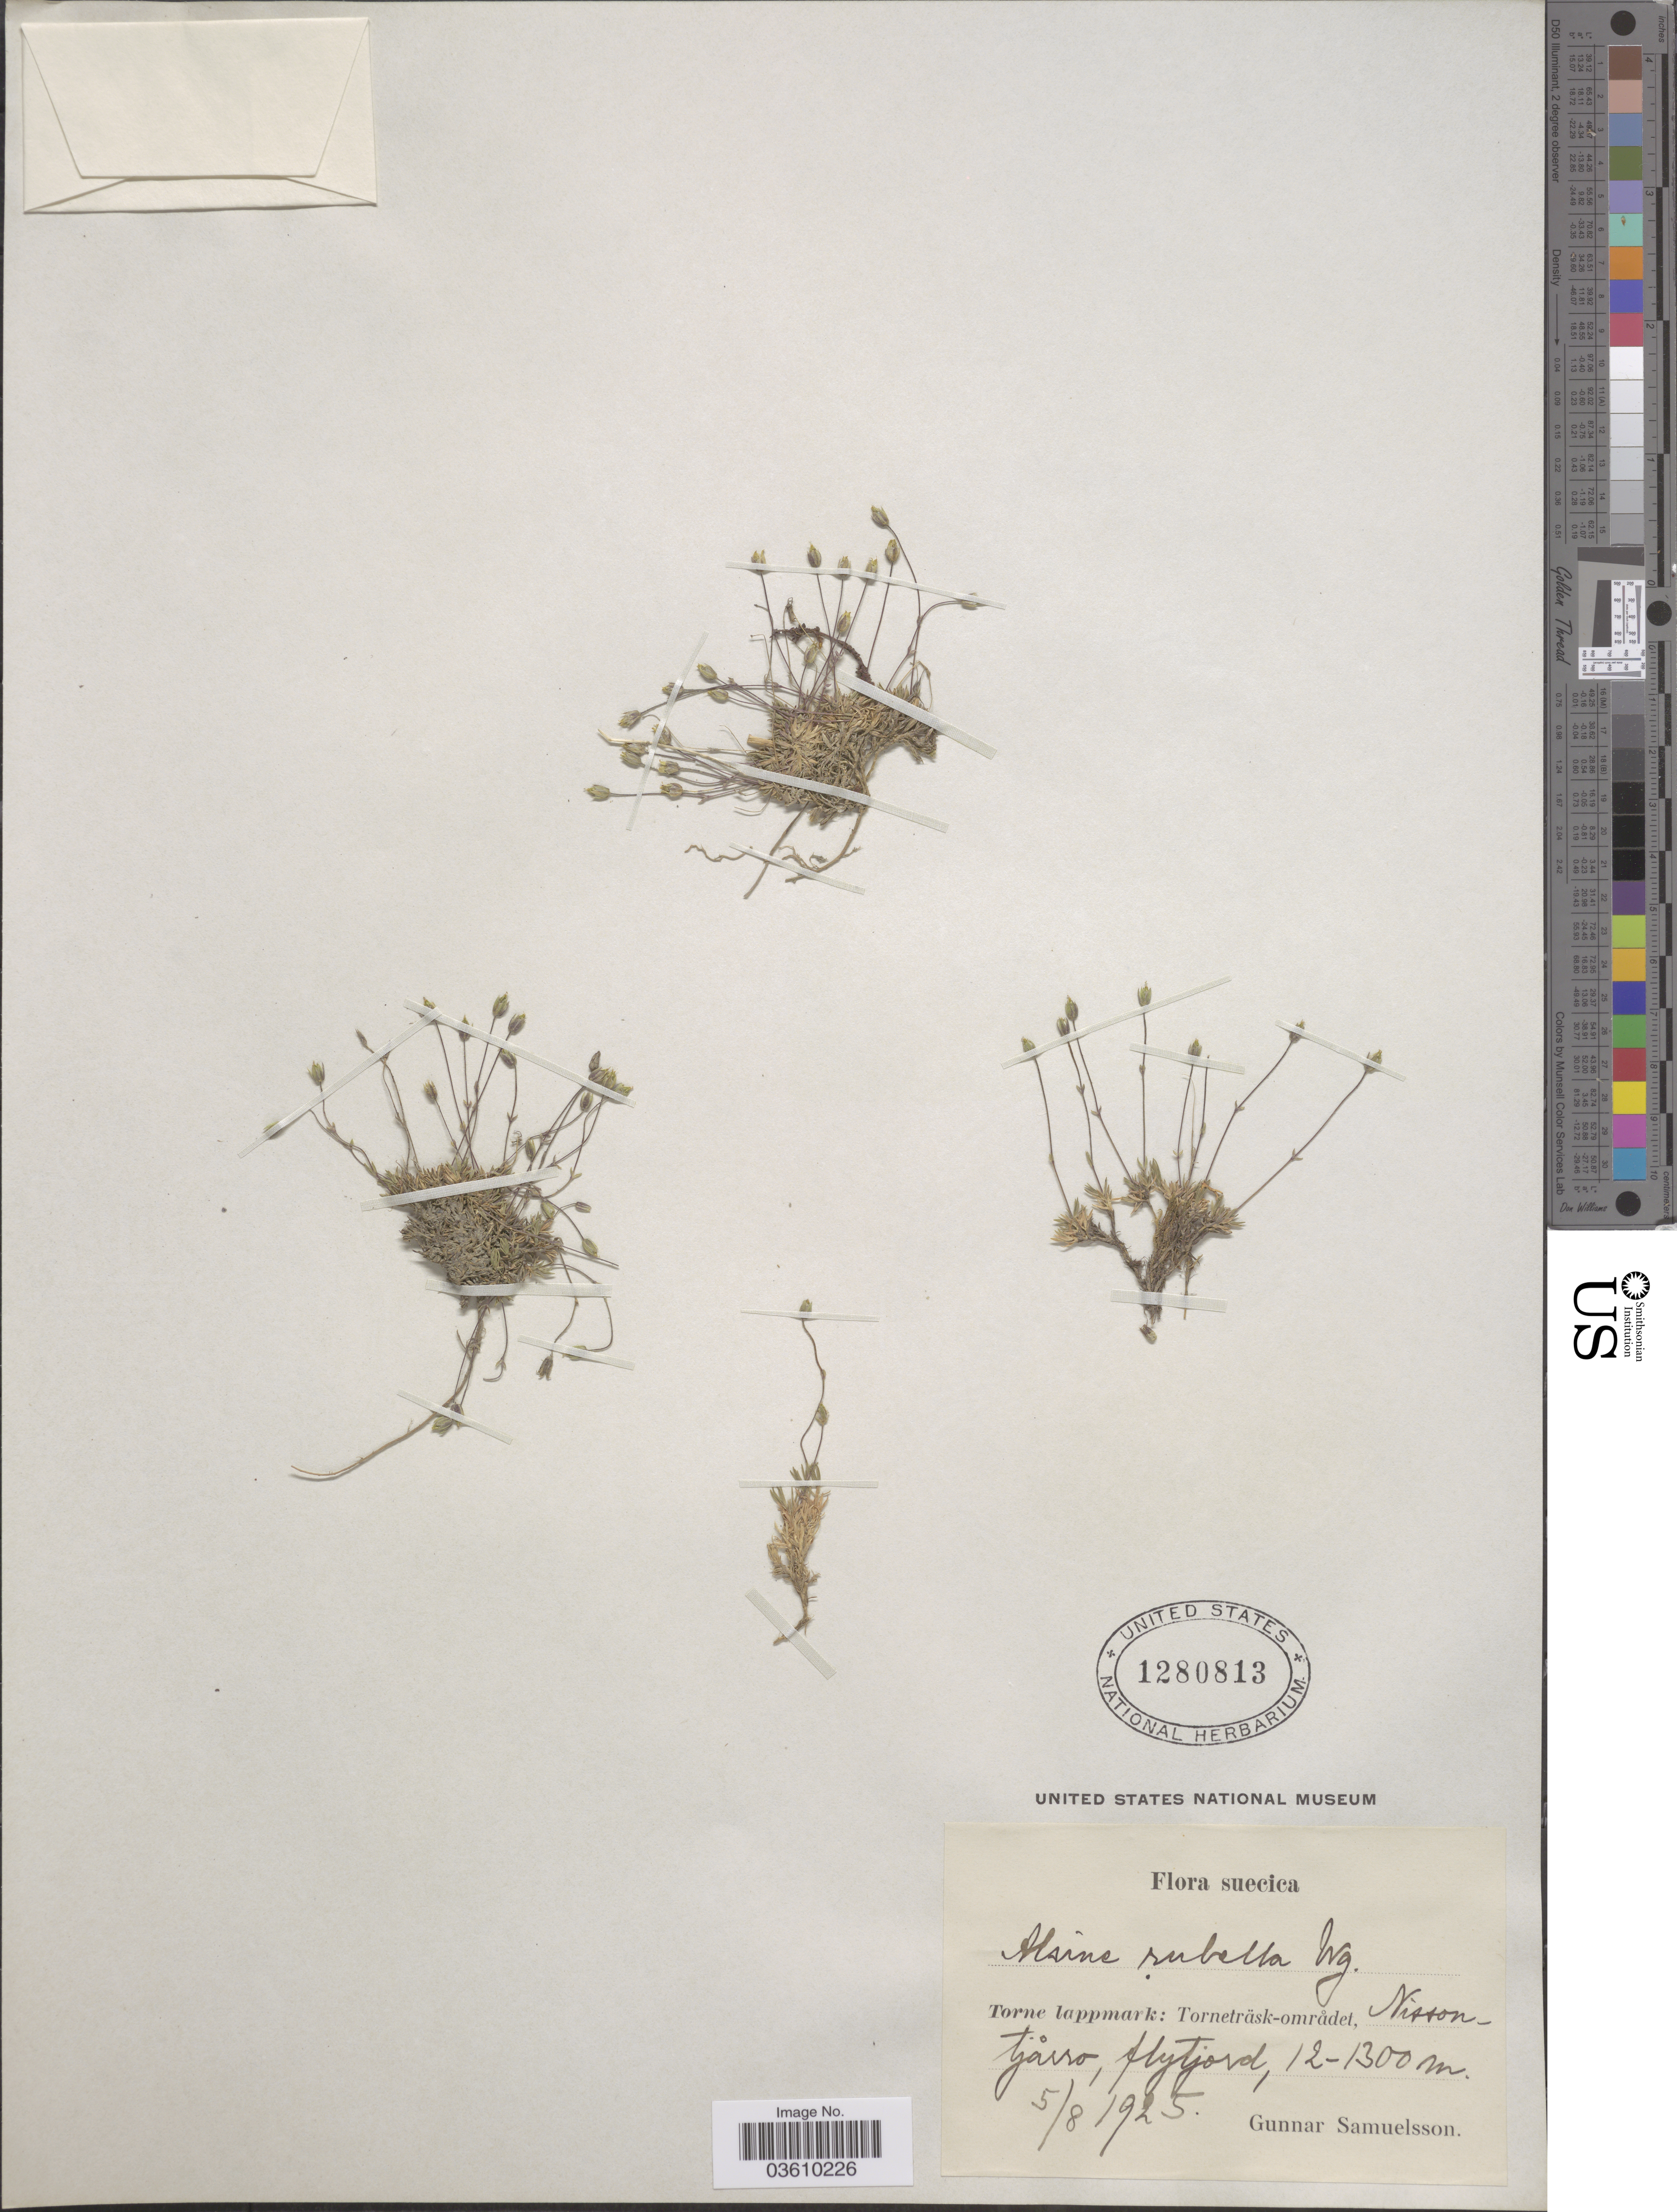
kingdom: Plantae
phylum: Tracheophyta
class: Magnoliopsida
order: Caryophyllales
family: Caryophyllaceae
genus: Alsine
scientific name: Alsine rubella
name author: Wahlenb.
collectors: G. Samuelsson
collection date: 1925-08-05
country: Sweden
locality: Torne lappmark: Torneträsk-omradet, Nisson - tjarro, flytjord.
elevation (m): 1200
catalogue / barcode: US 1280813